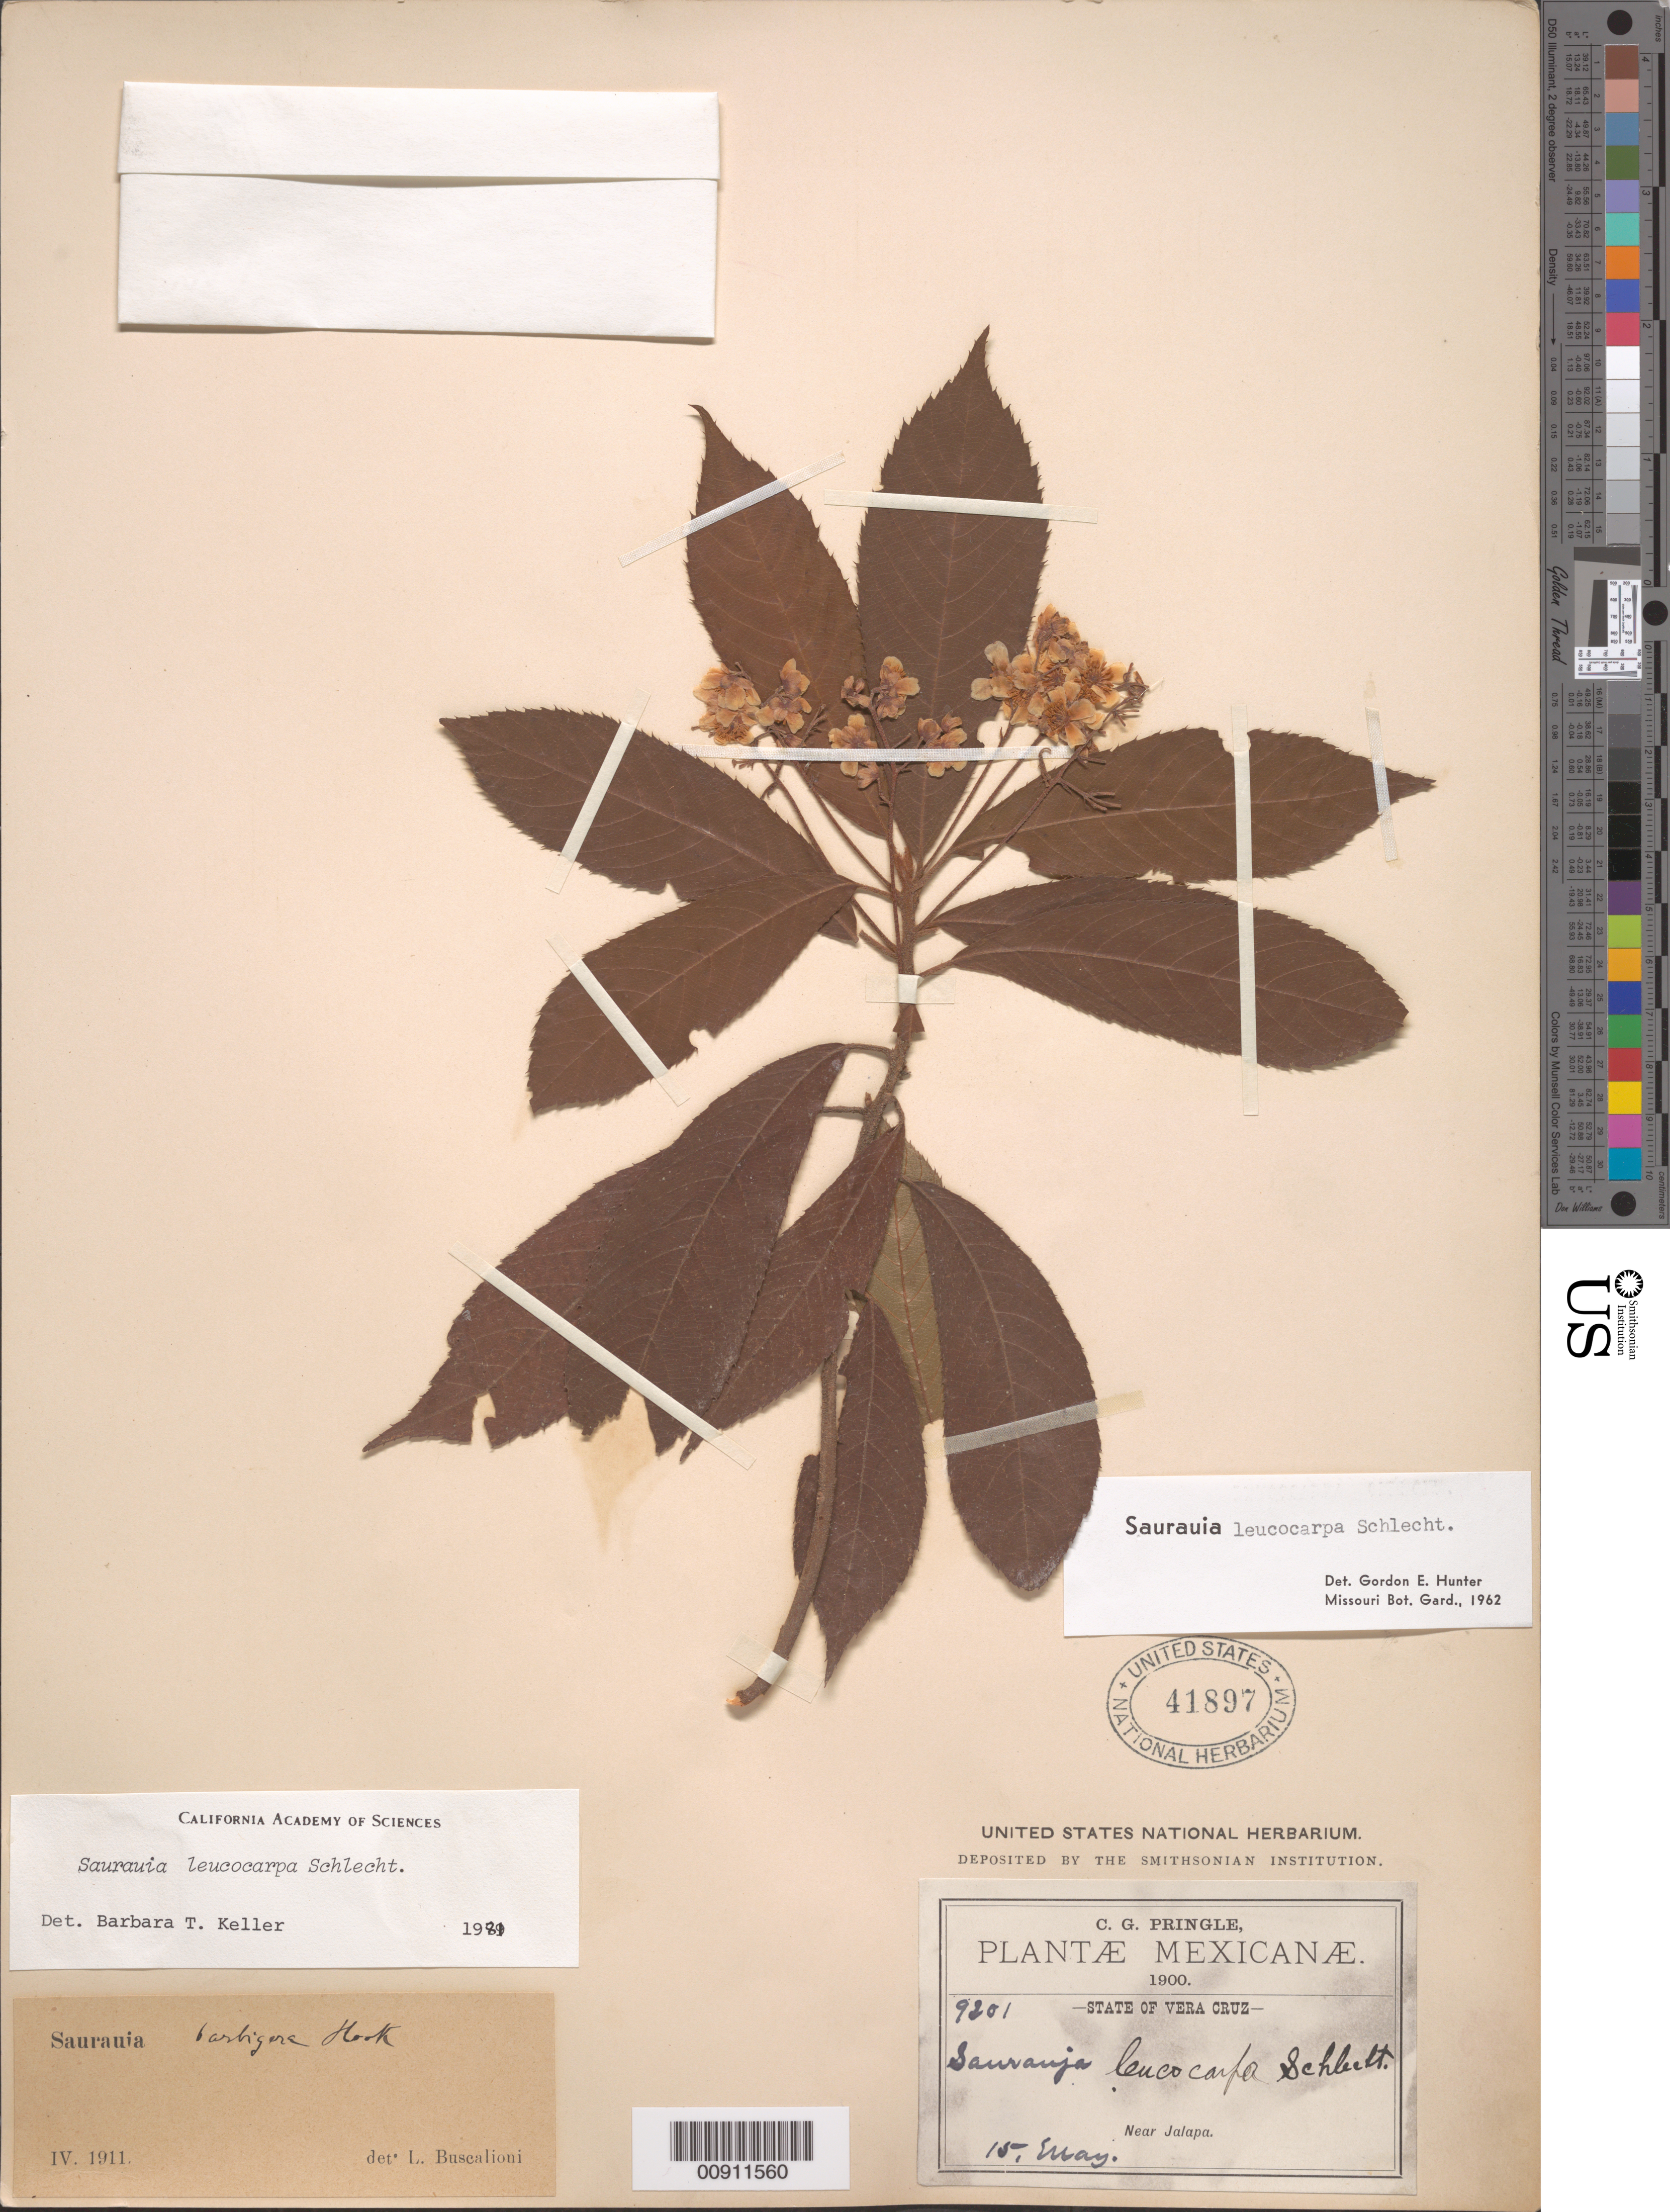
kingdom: Plantae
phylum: Tracheophyta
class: Magnoliopsida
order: Ericales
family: Actinidiaceae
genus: Saurauia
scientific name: Saurauia leucocarpa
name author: Schltdl.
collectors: C. G. Pringle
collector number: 9201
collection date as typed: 15 May 1900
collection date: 1900-05-15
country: Mexico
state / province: Veracruz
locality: Near Jalapa, State of Veracruz.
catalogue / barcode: US 41897